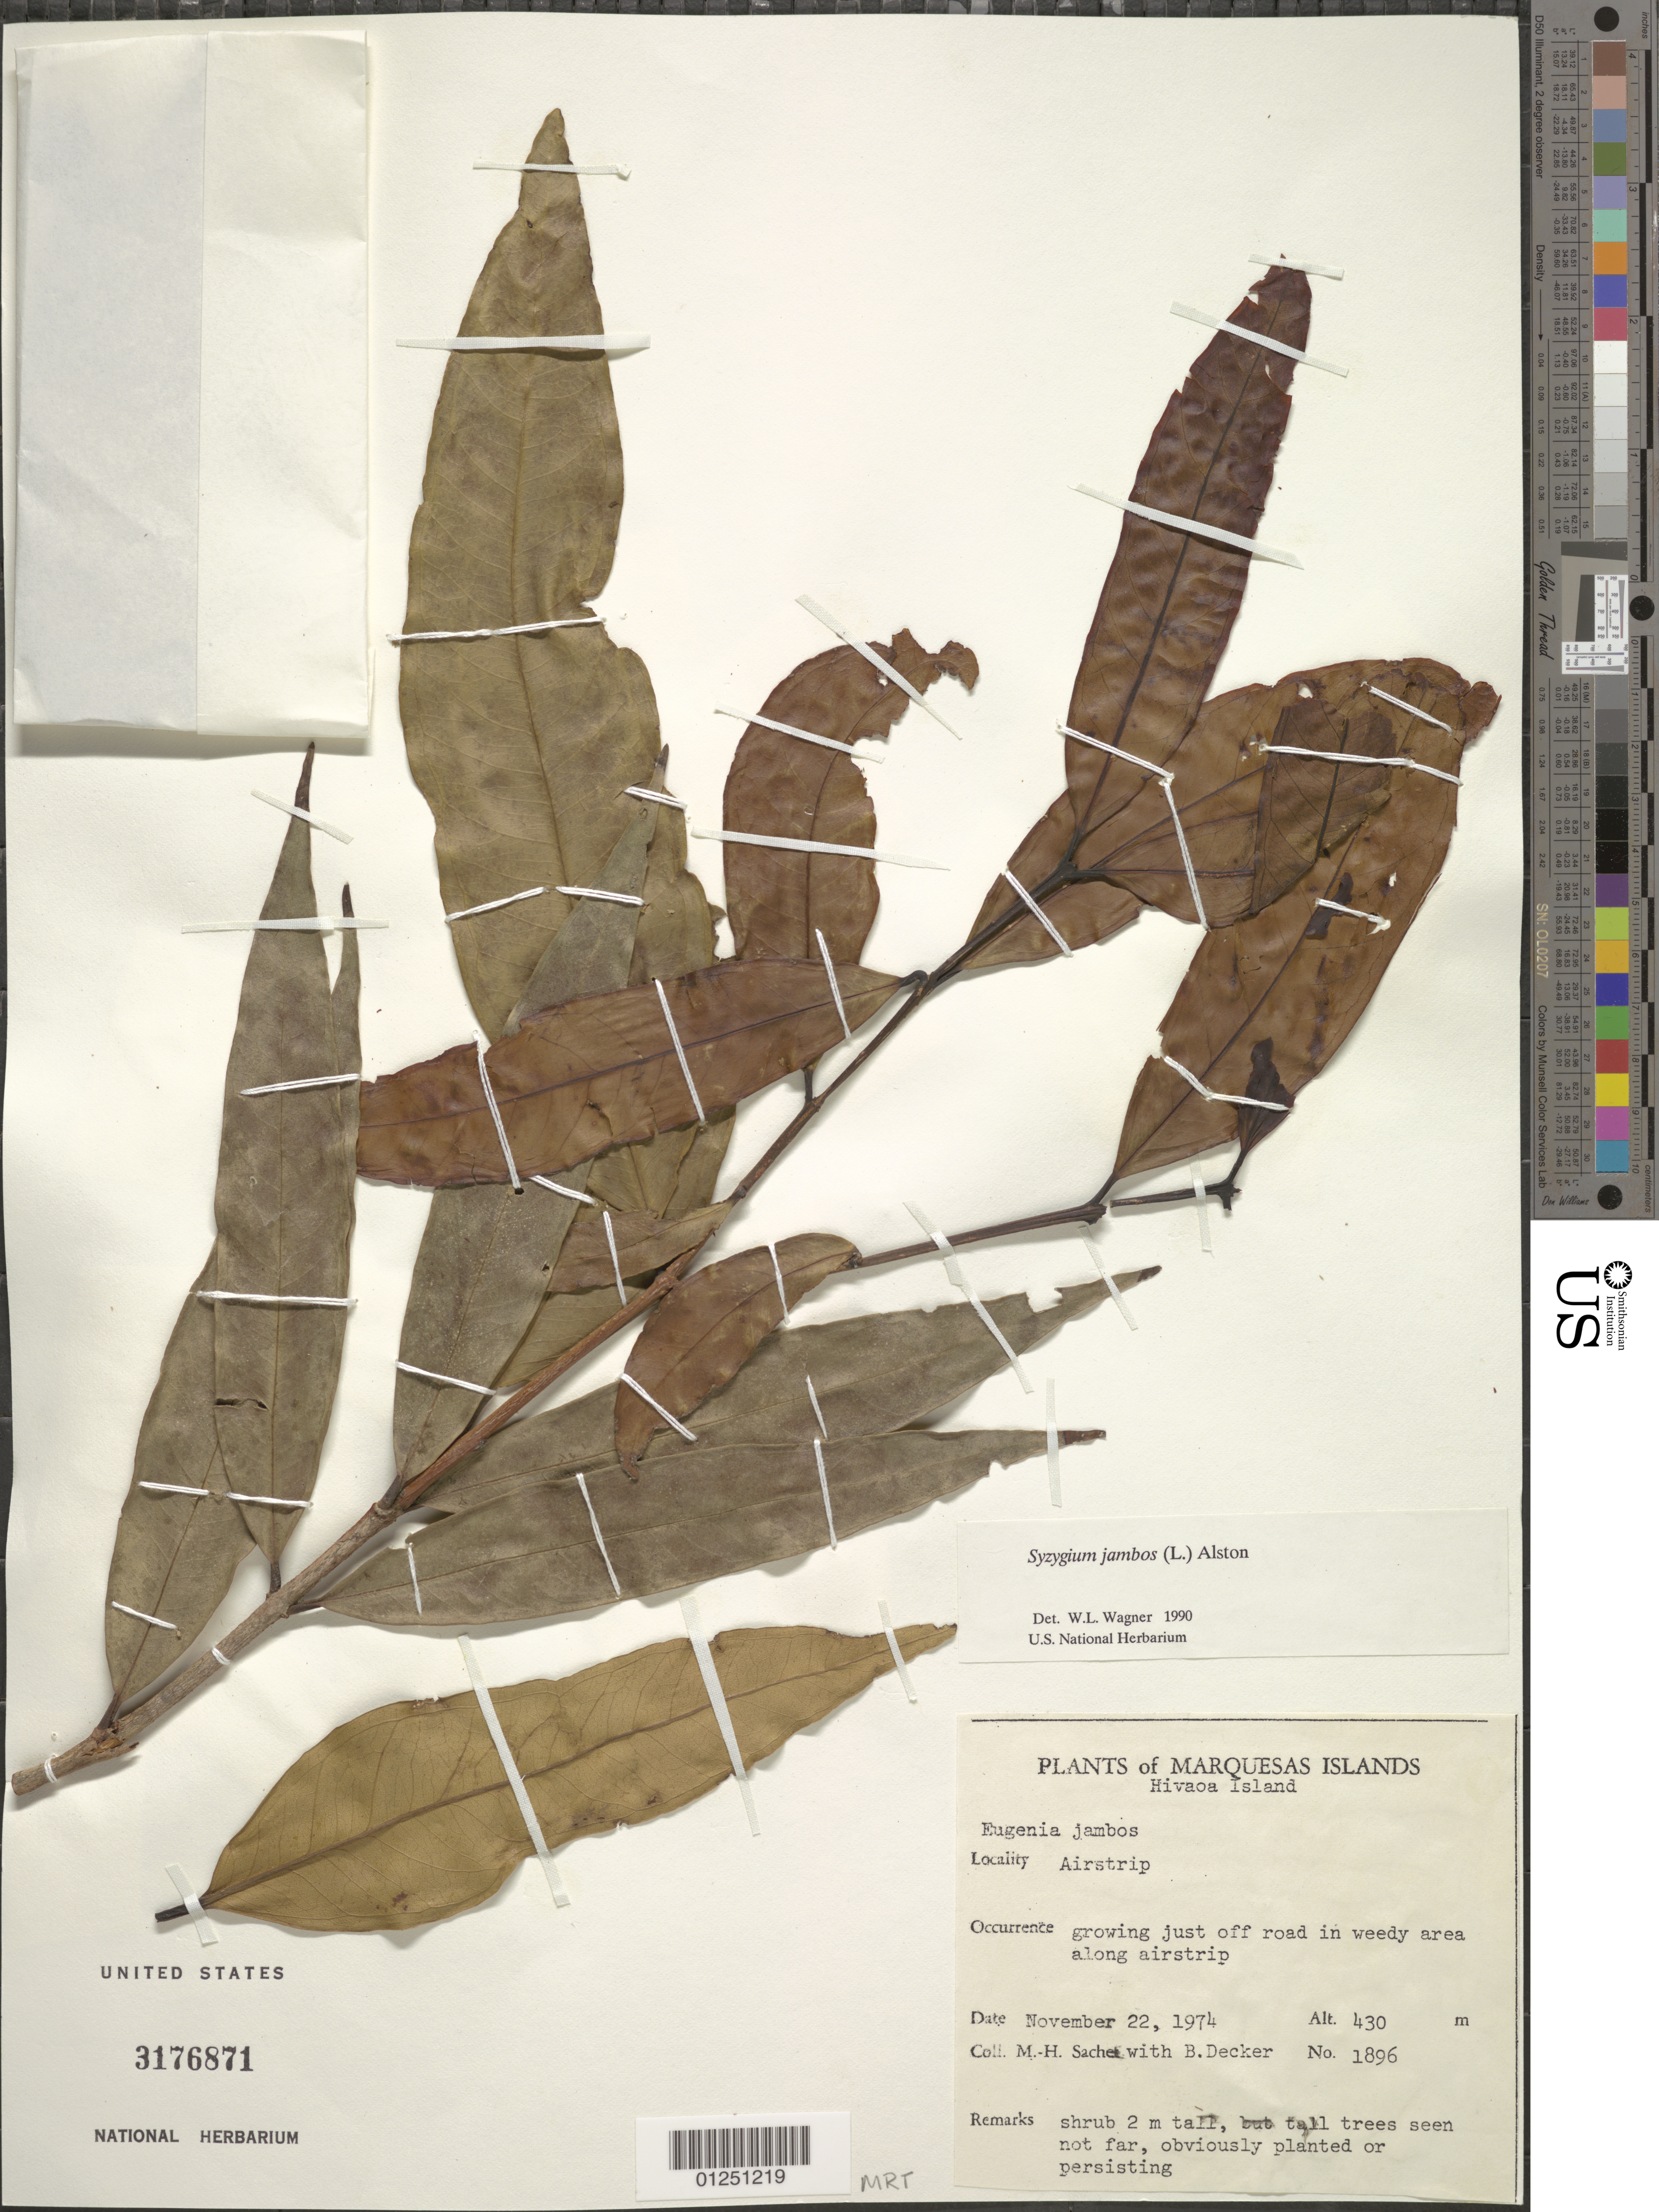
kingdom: Plantae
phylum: Tracheophyta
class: Magnoliopsida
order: Myrtales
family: Myrtaceae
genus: Syzygium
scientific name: Syzygium jambos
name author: (L.) Alston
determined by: Wagner, W. L., (BOT), Smithsonian Institution - National Museum of Natural History (UNITED STATES)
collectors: M.-H. Sachet & B. G. Decker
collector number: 1896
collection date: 1974-11-22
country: French Polynesia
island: Hiva Oa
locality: airstrip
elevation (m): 430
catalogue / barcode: US 3176871